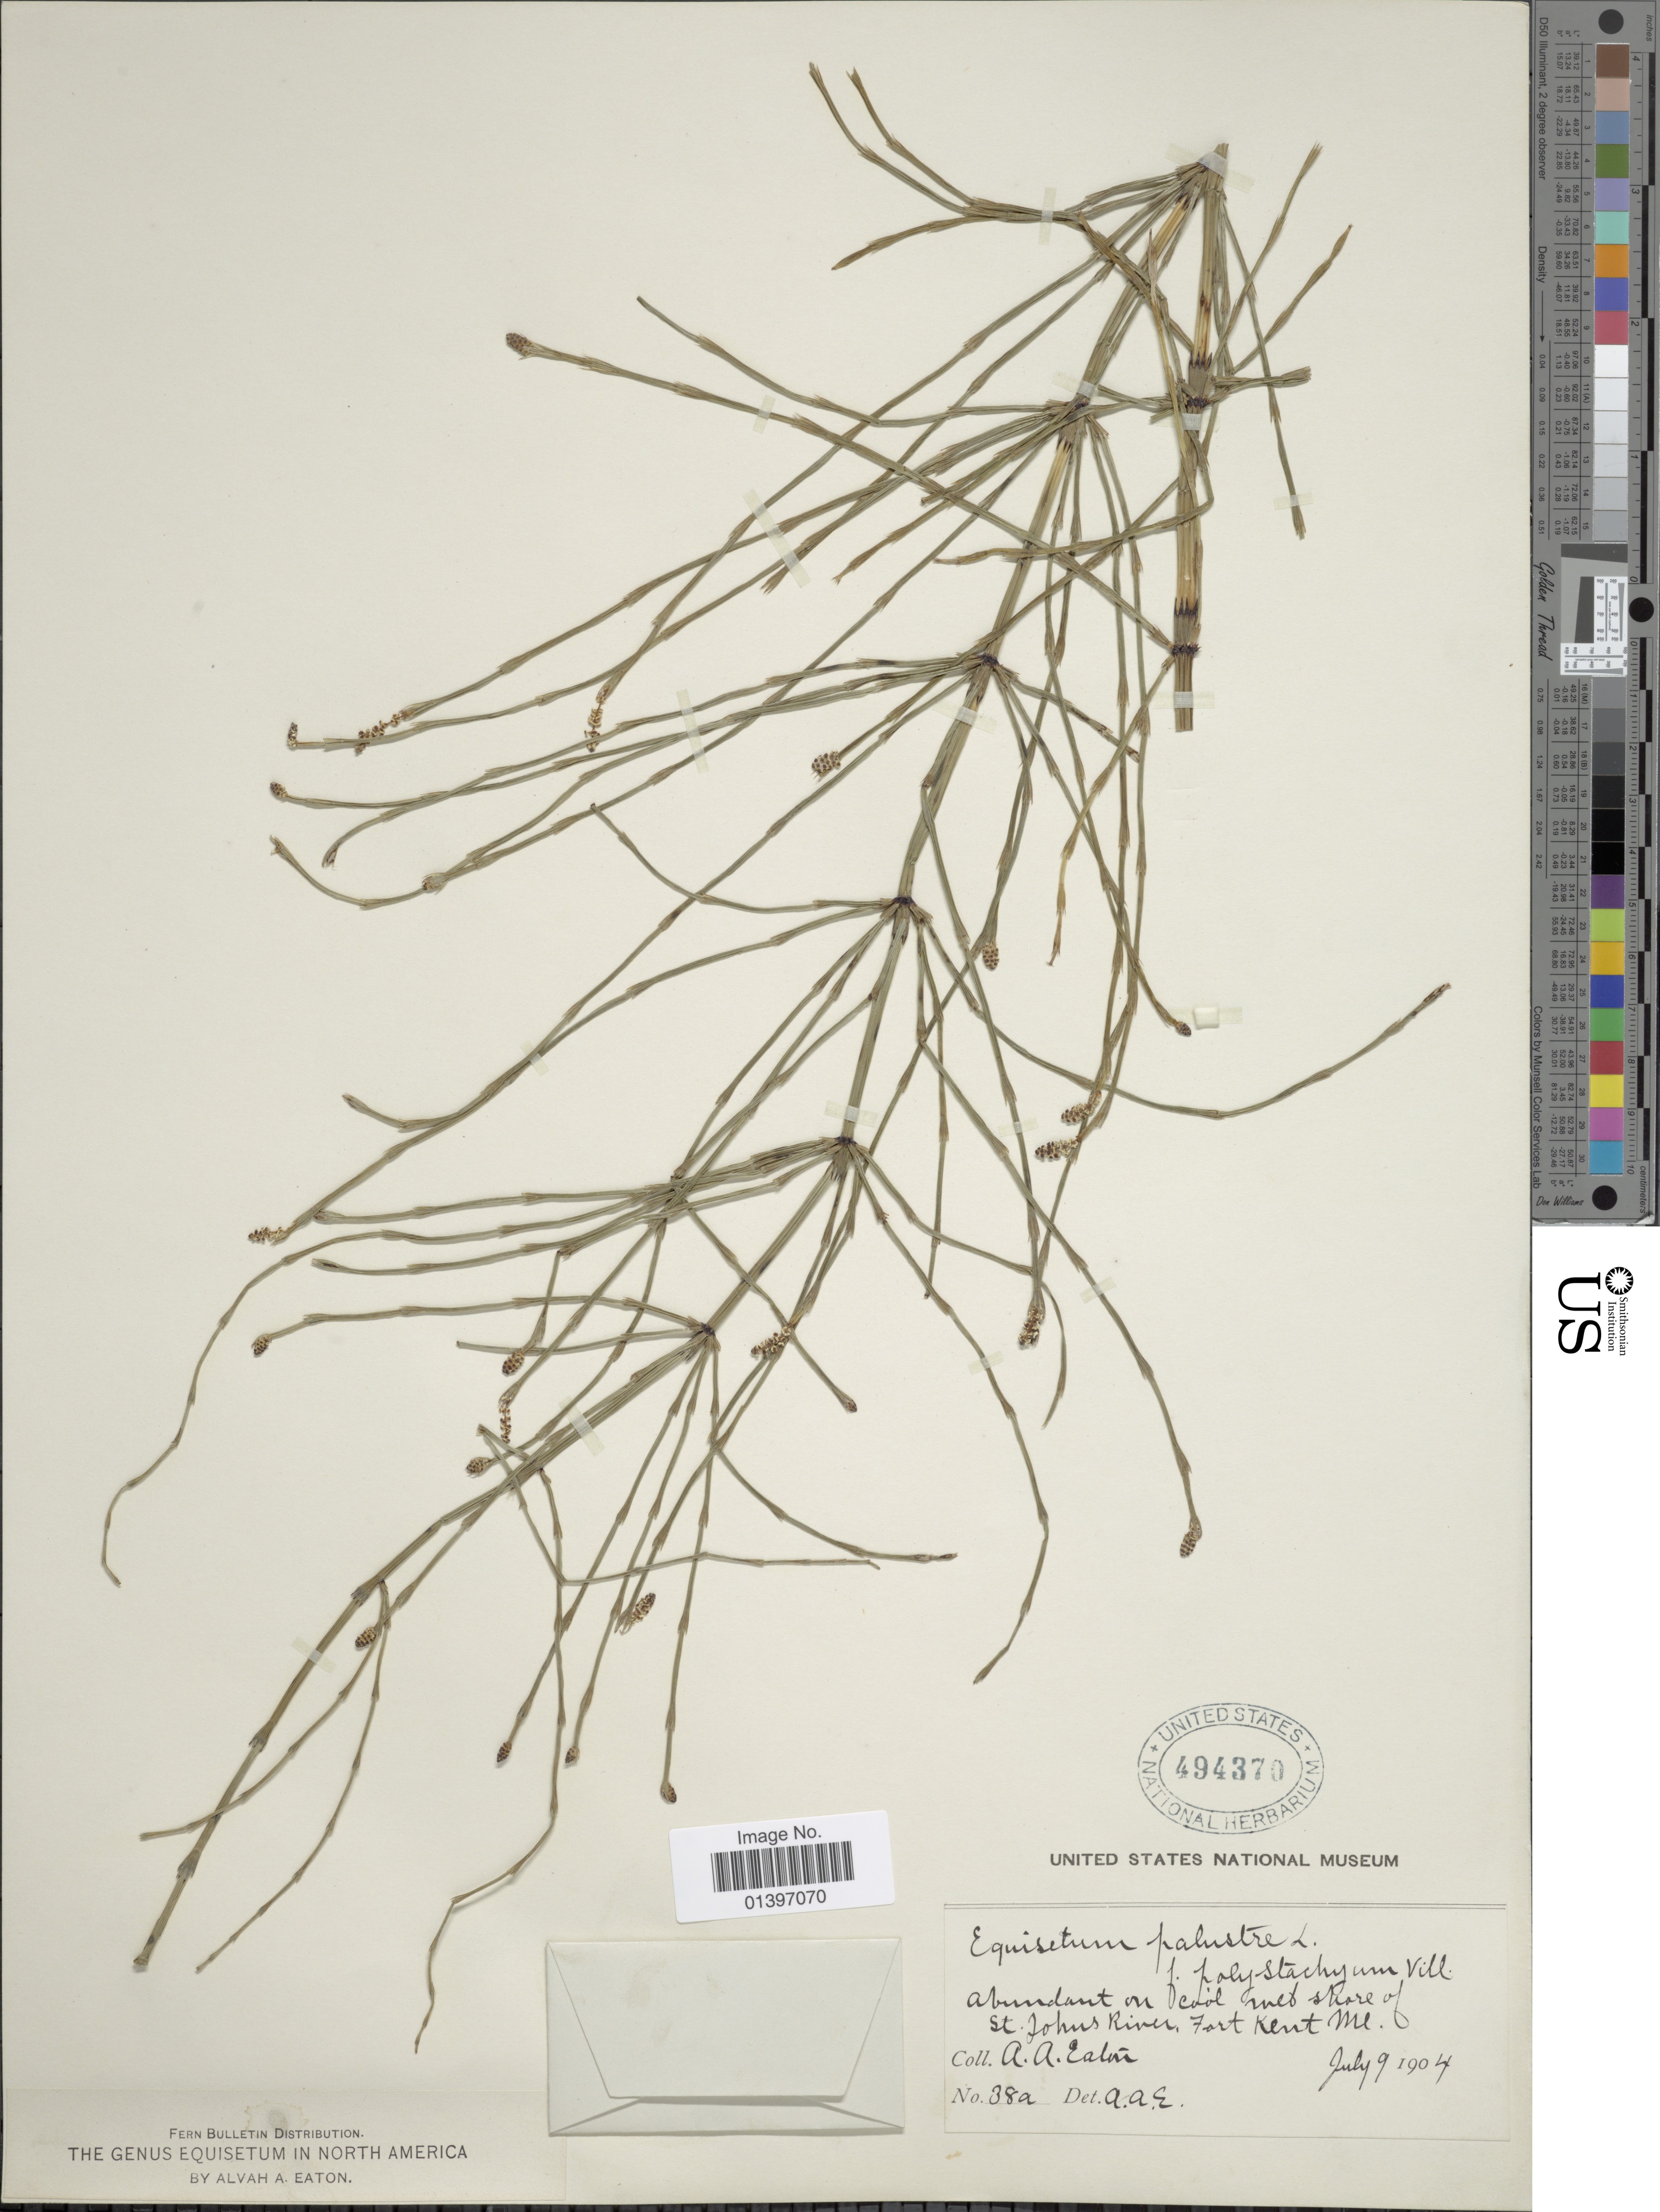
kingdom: Plantae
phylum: Tracheophyta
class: Polypodiopsida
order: Equisetales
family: Equisetaceae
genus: Equisetum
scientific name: Equisetum palustre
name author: L.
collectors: A. A. Eaton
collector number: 38a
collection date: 1904-07-09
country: United States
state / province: Maine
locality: Abundant on cool wet shore of St. Johns River, Fort Kent Me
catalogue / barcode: US 494370